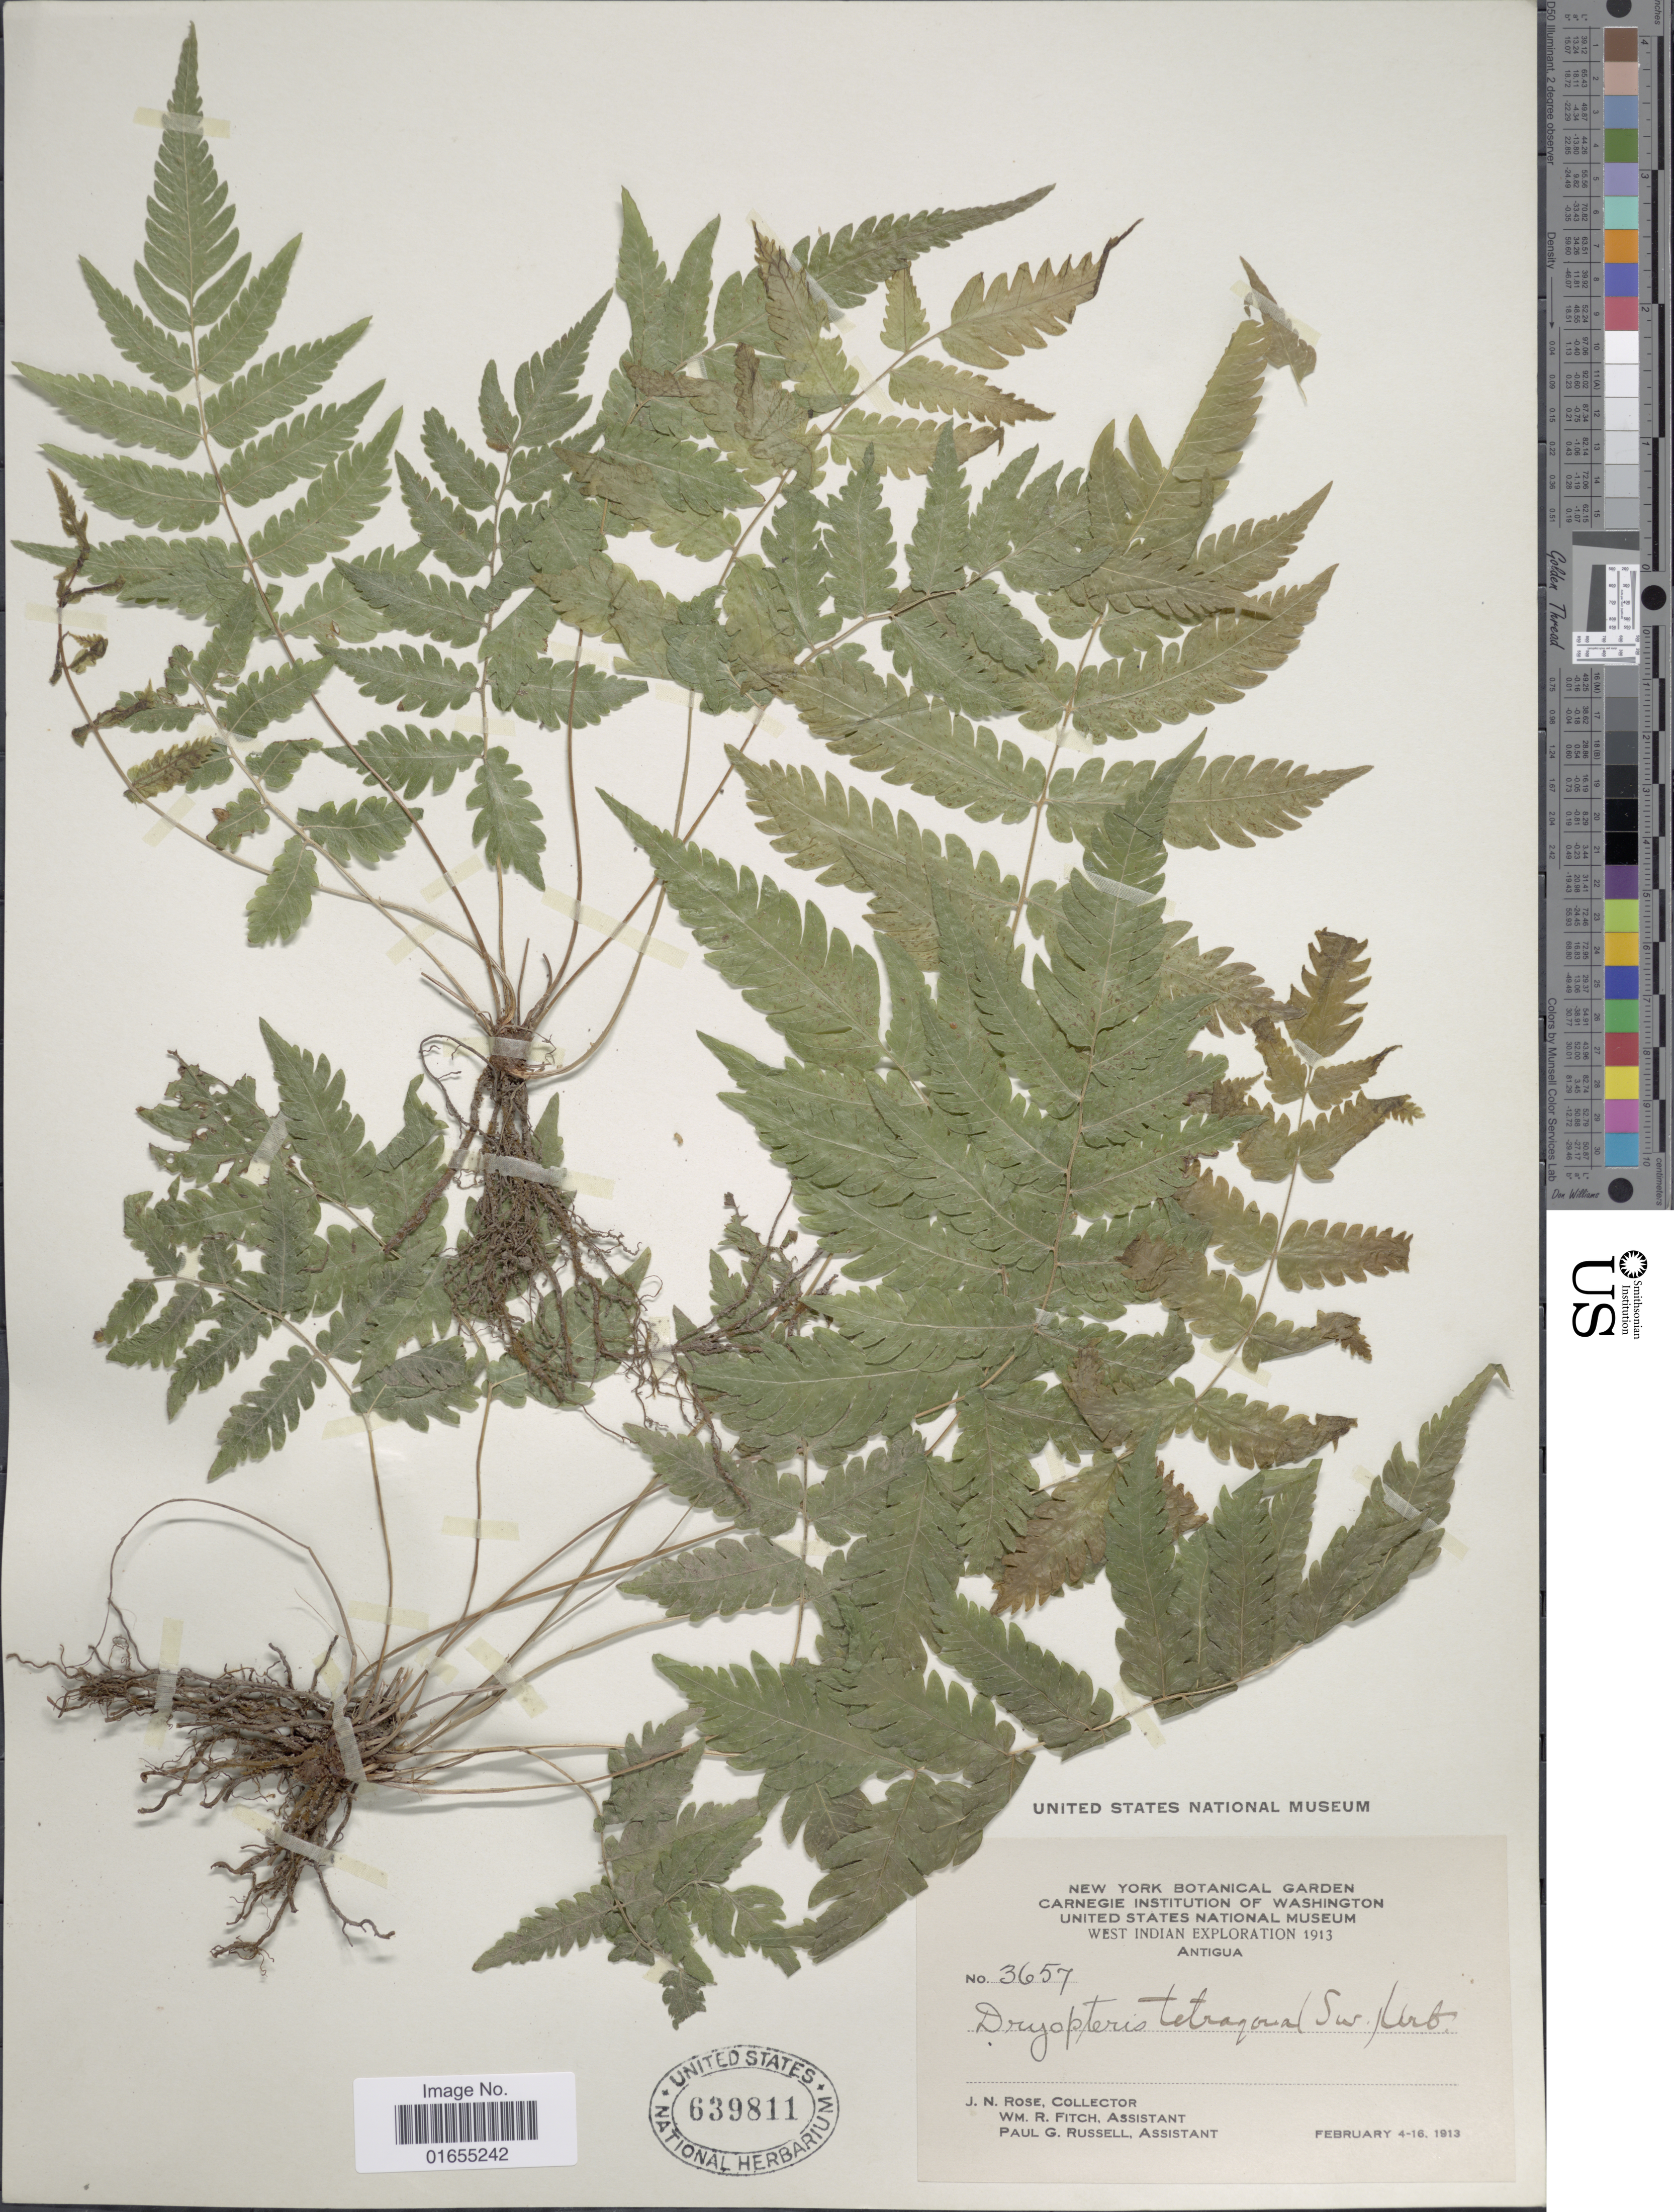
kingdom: Plantae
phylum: Tracheophyta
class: Polypodiopsida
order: Polypodiales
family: Thelypteridaceae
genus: Goniopteris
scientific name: Goniopteris tetragona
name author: (C. Presl) Sw.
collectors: J. N. Rose, W. R. Fitch & P. G. Russell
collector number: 3657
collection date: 1913-02-04/1913-02-16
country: Antigua and Barbuda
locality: Antigua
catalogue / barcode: US 639811